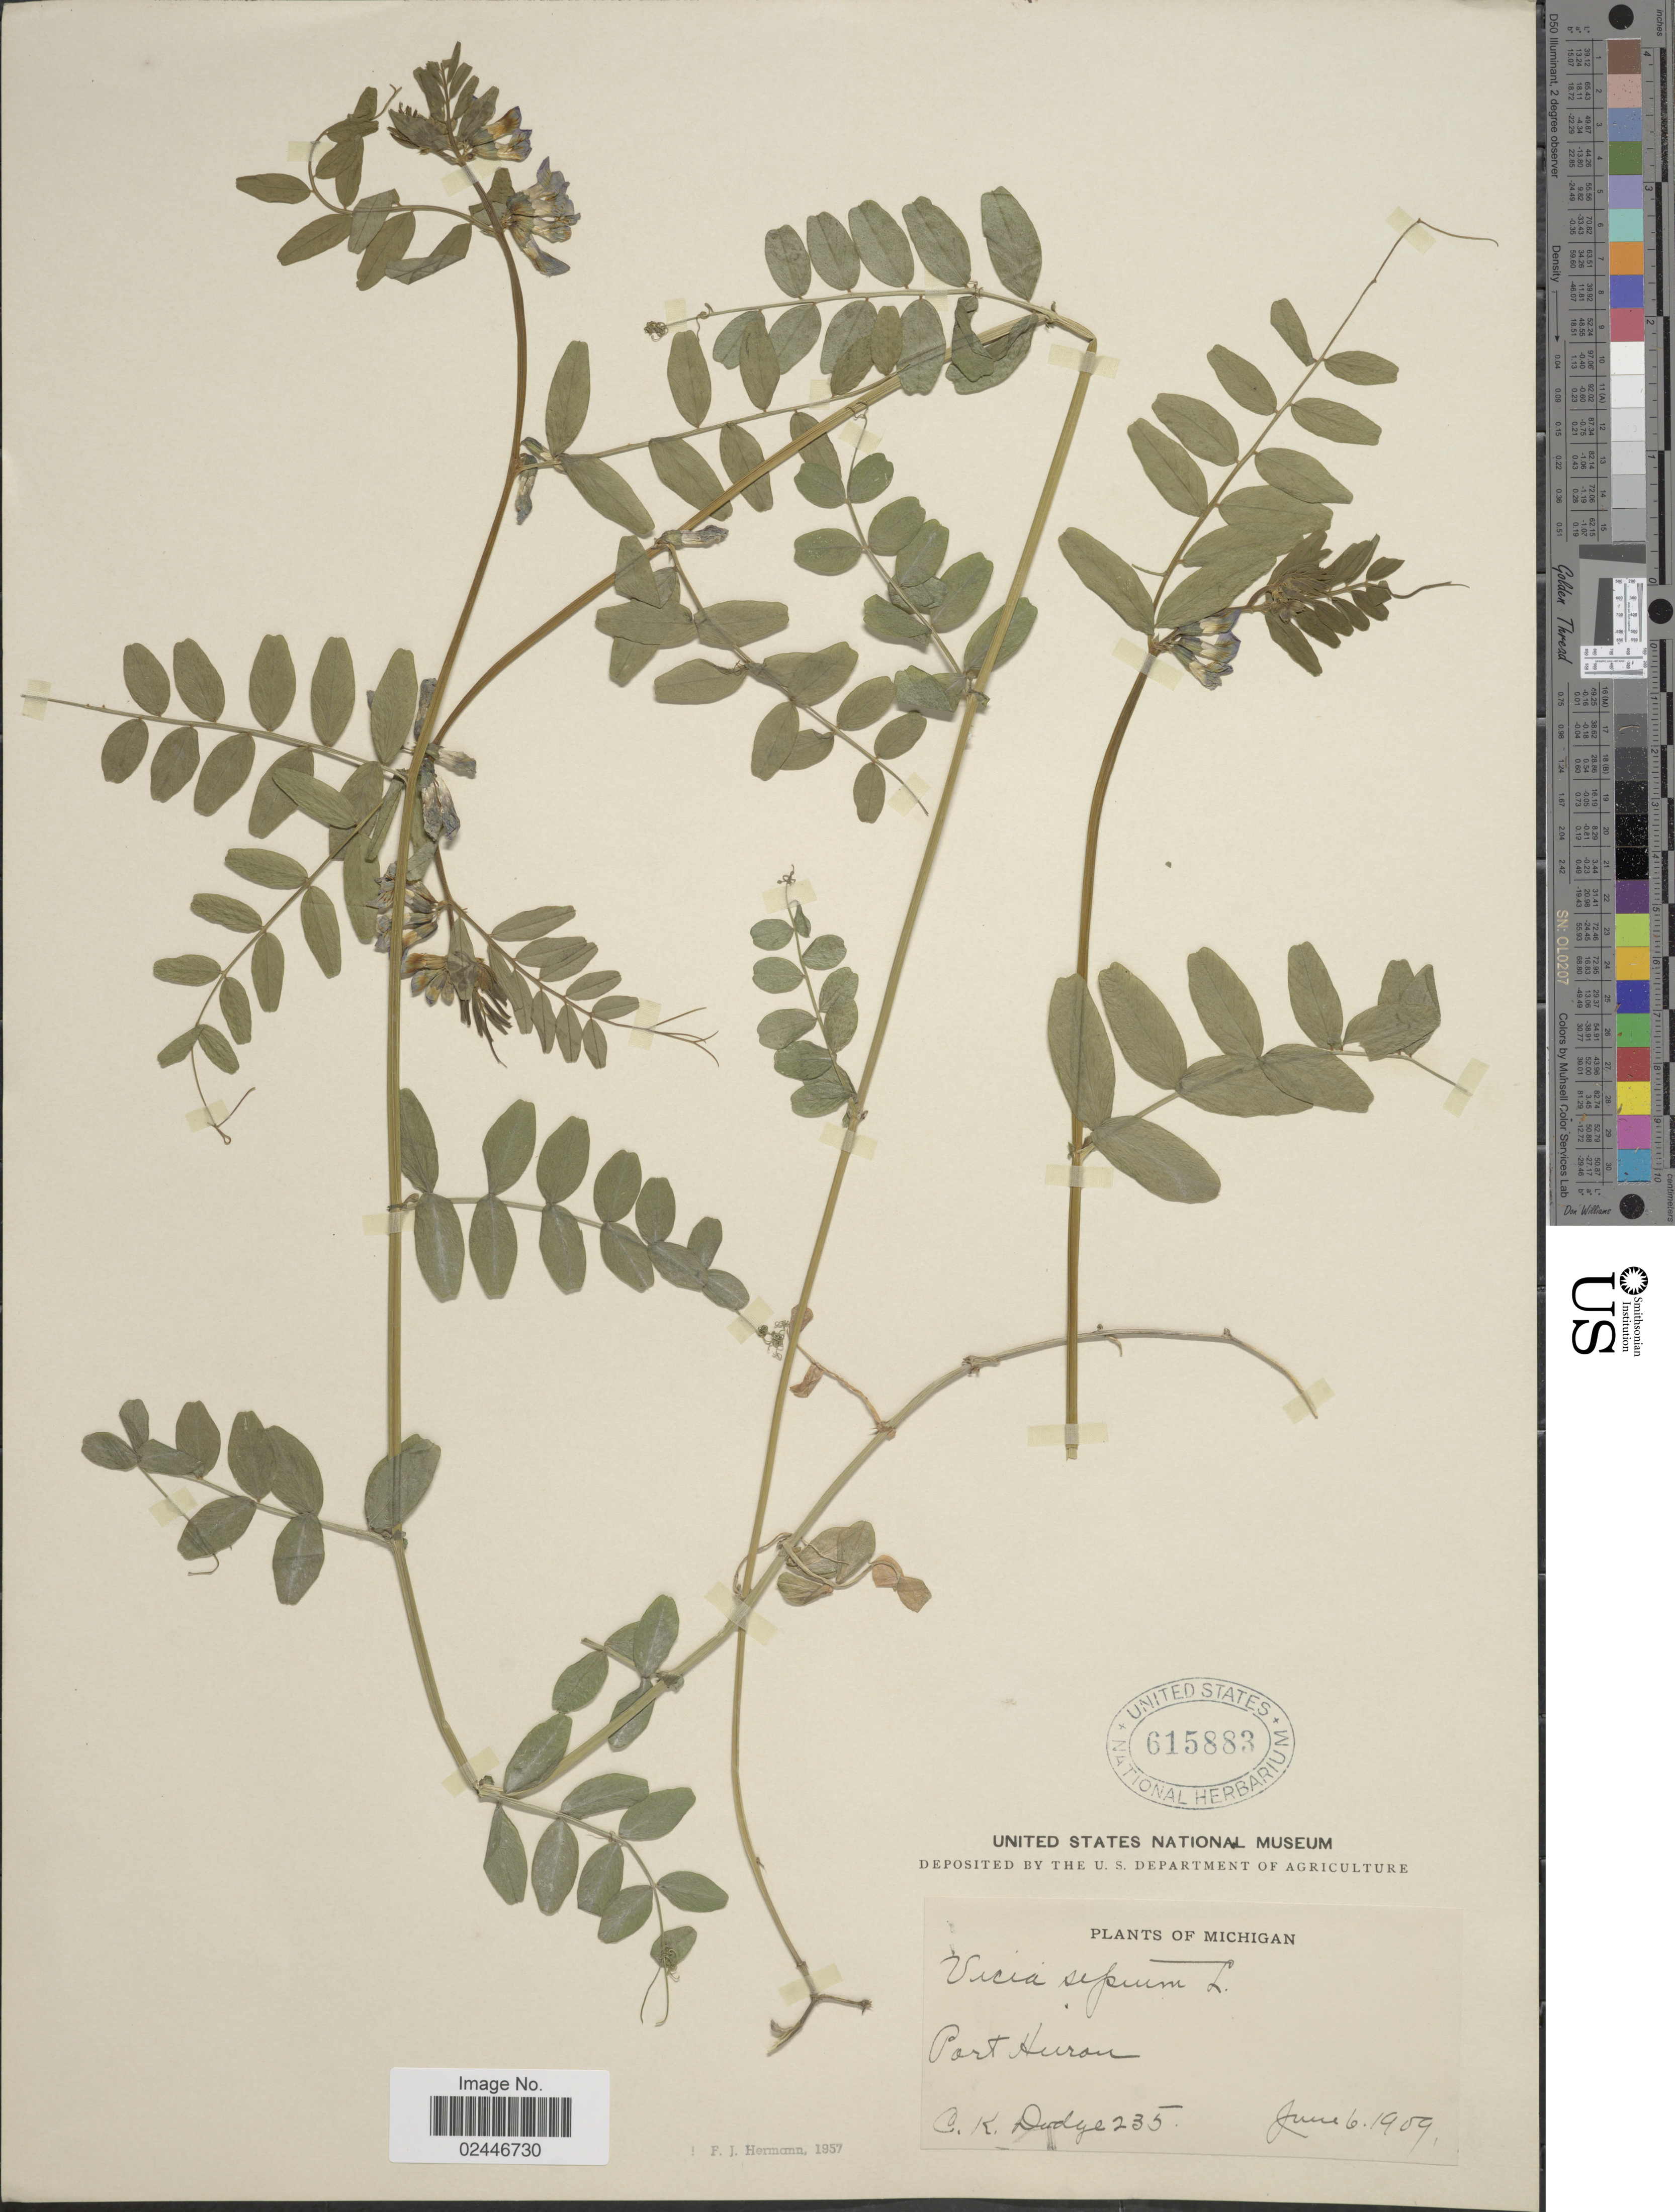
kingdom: Plantae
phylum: Tracheophyta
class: Magnoliopsida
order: Fabales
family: Fabaceae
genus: Vicia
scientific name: Vicia sepium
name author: L.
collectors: C. Dodge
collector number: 235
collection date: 1909-06-06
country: United States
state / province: Michigan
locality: Port Huron.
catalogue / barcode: US 615883